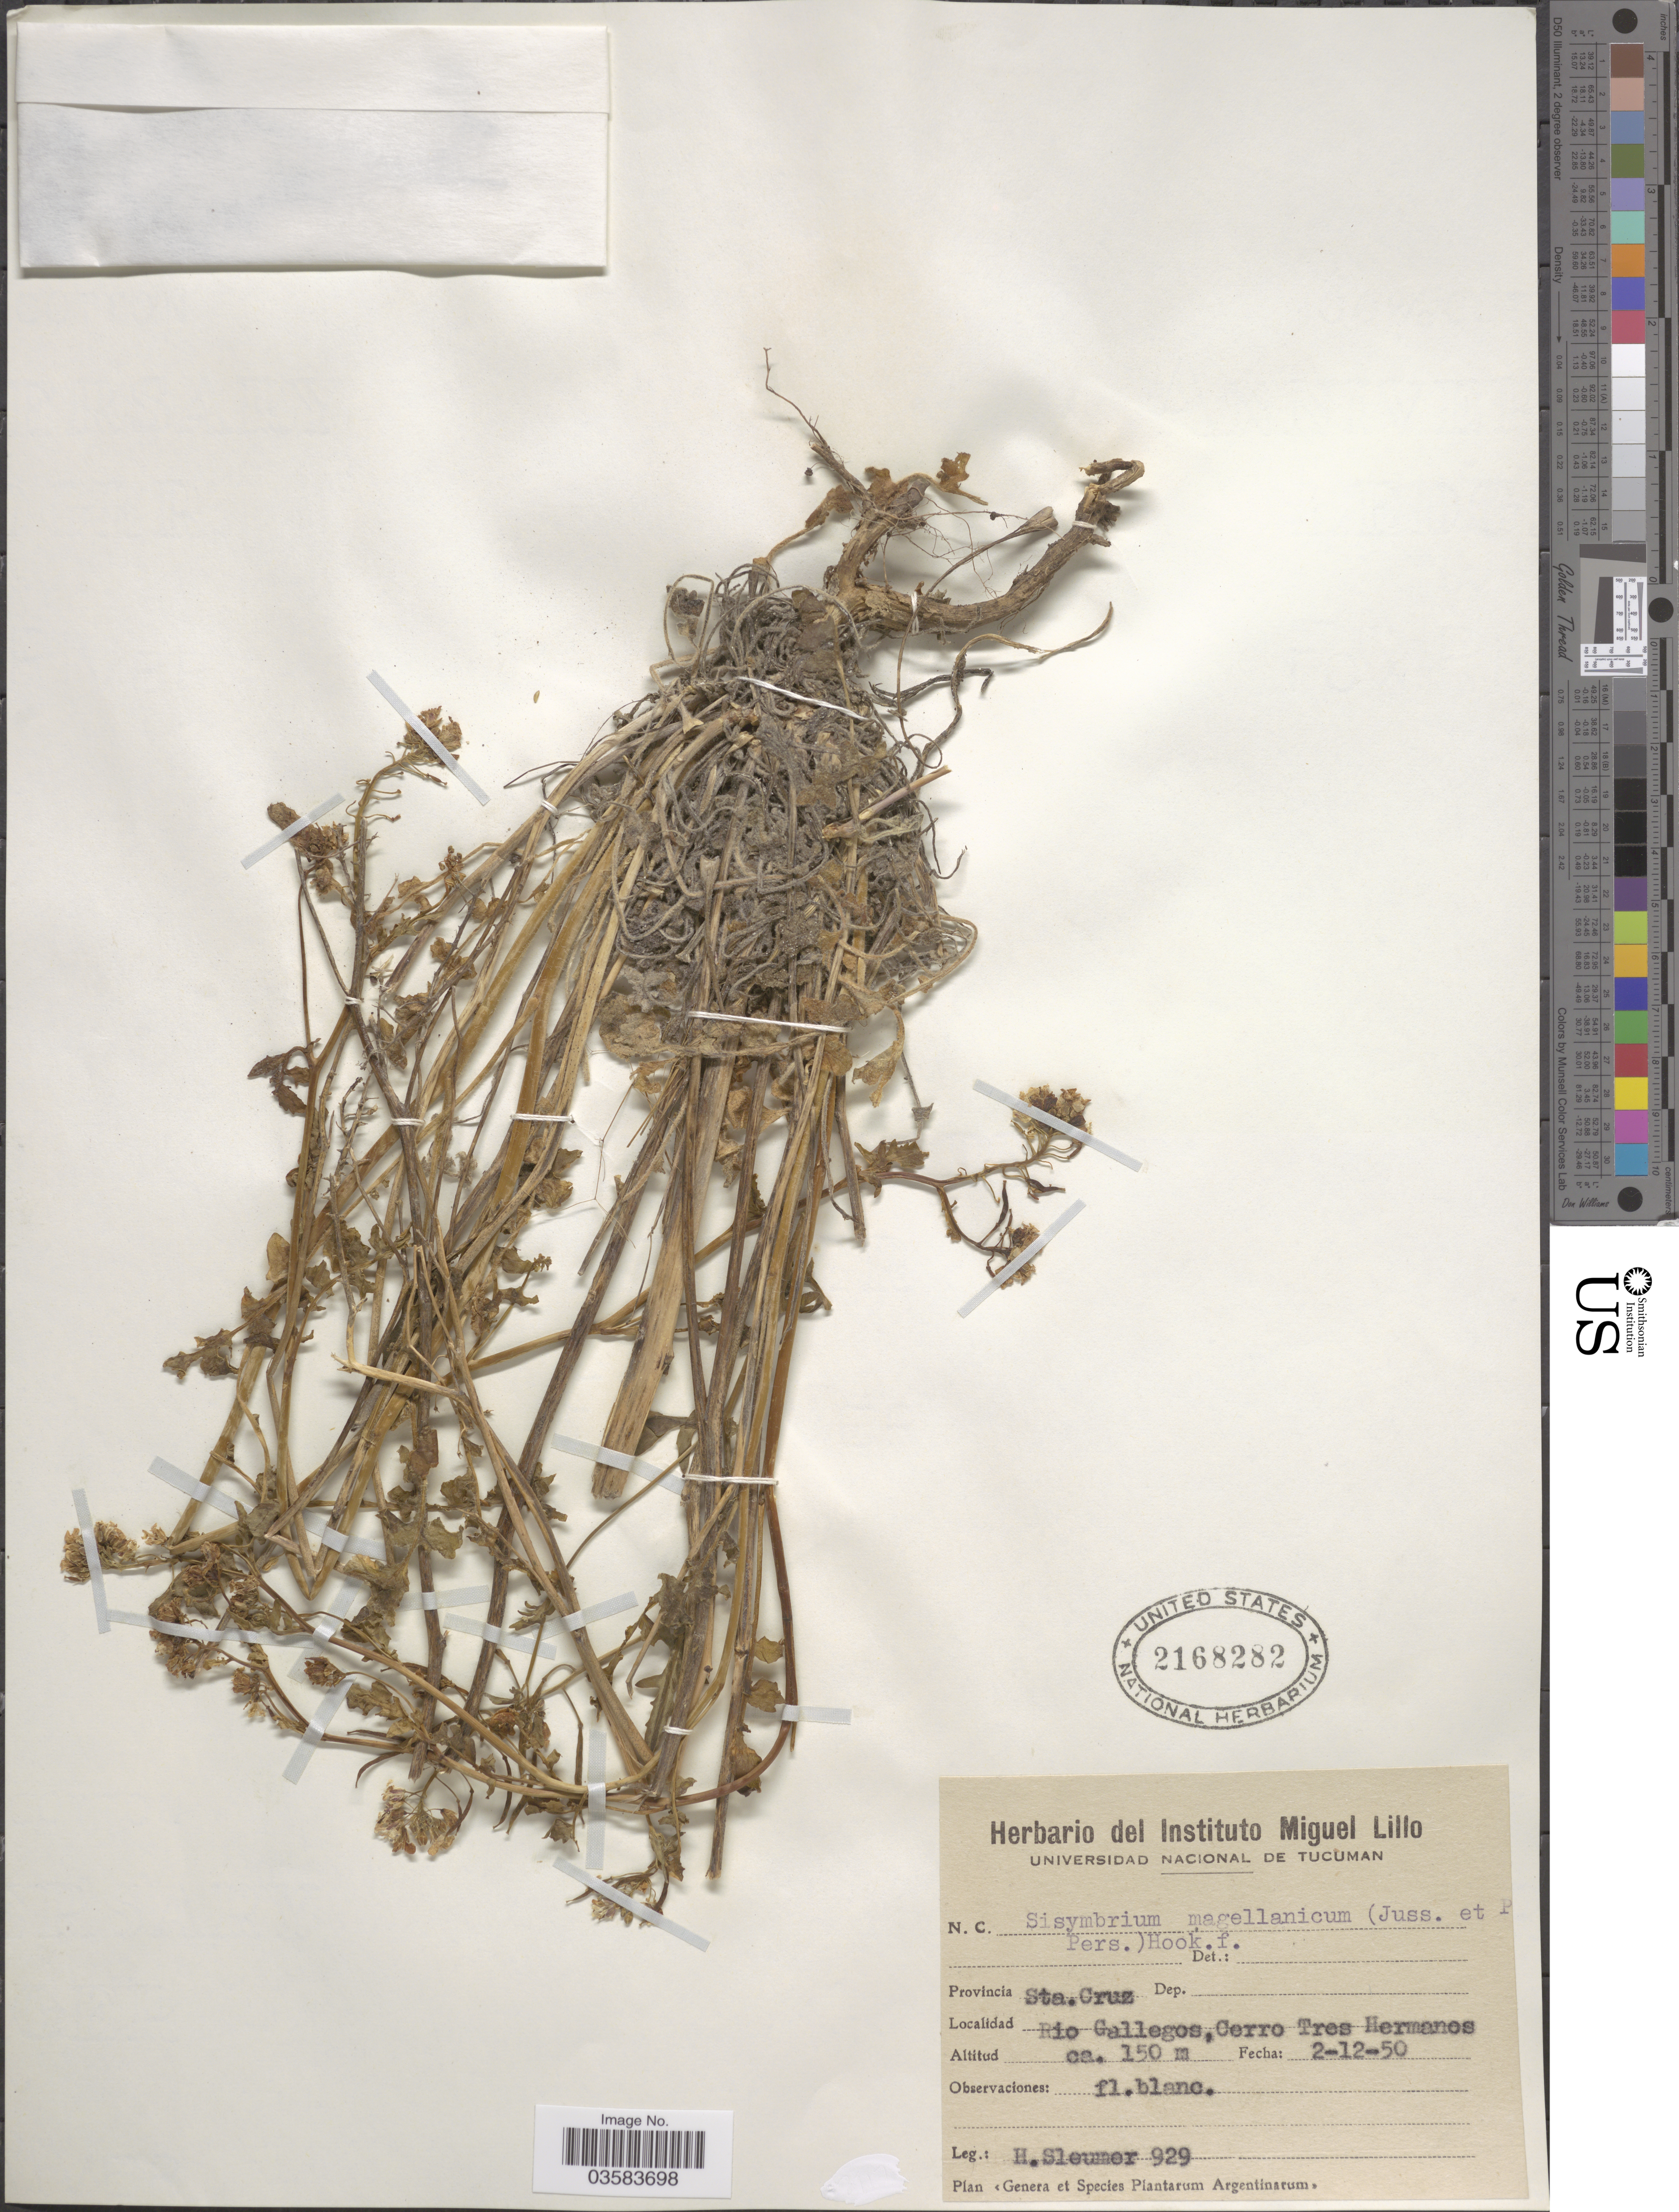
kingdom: Plantae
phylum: Tracheophyta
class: Magnoliopsida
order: Brassicales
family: Brassicaceae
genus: Polypsecadium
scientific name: Polypsecadium magellanicum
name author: (Juss. ex Pers.) Al-Shehbaz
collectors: H. O. Sleumer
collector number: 929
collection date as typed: Transcribed d/m/y: 2/12/50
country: Argentina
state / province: Santa Cruz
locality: Rio Gallegos, Cerro Tres Hermanos.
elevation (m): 150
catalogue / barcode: US 2168282